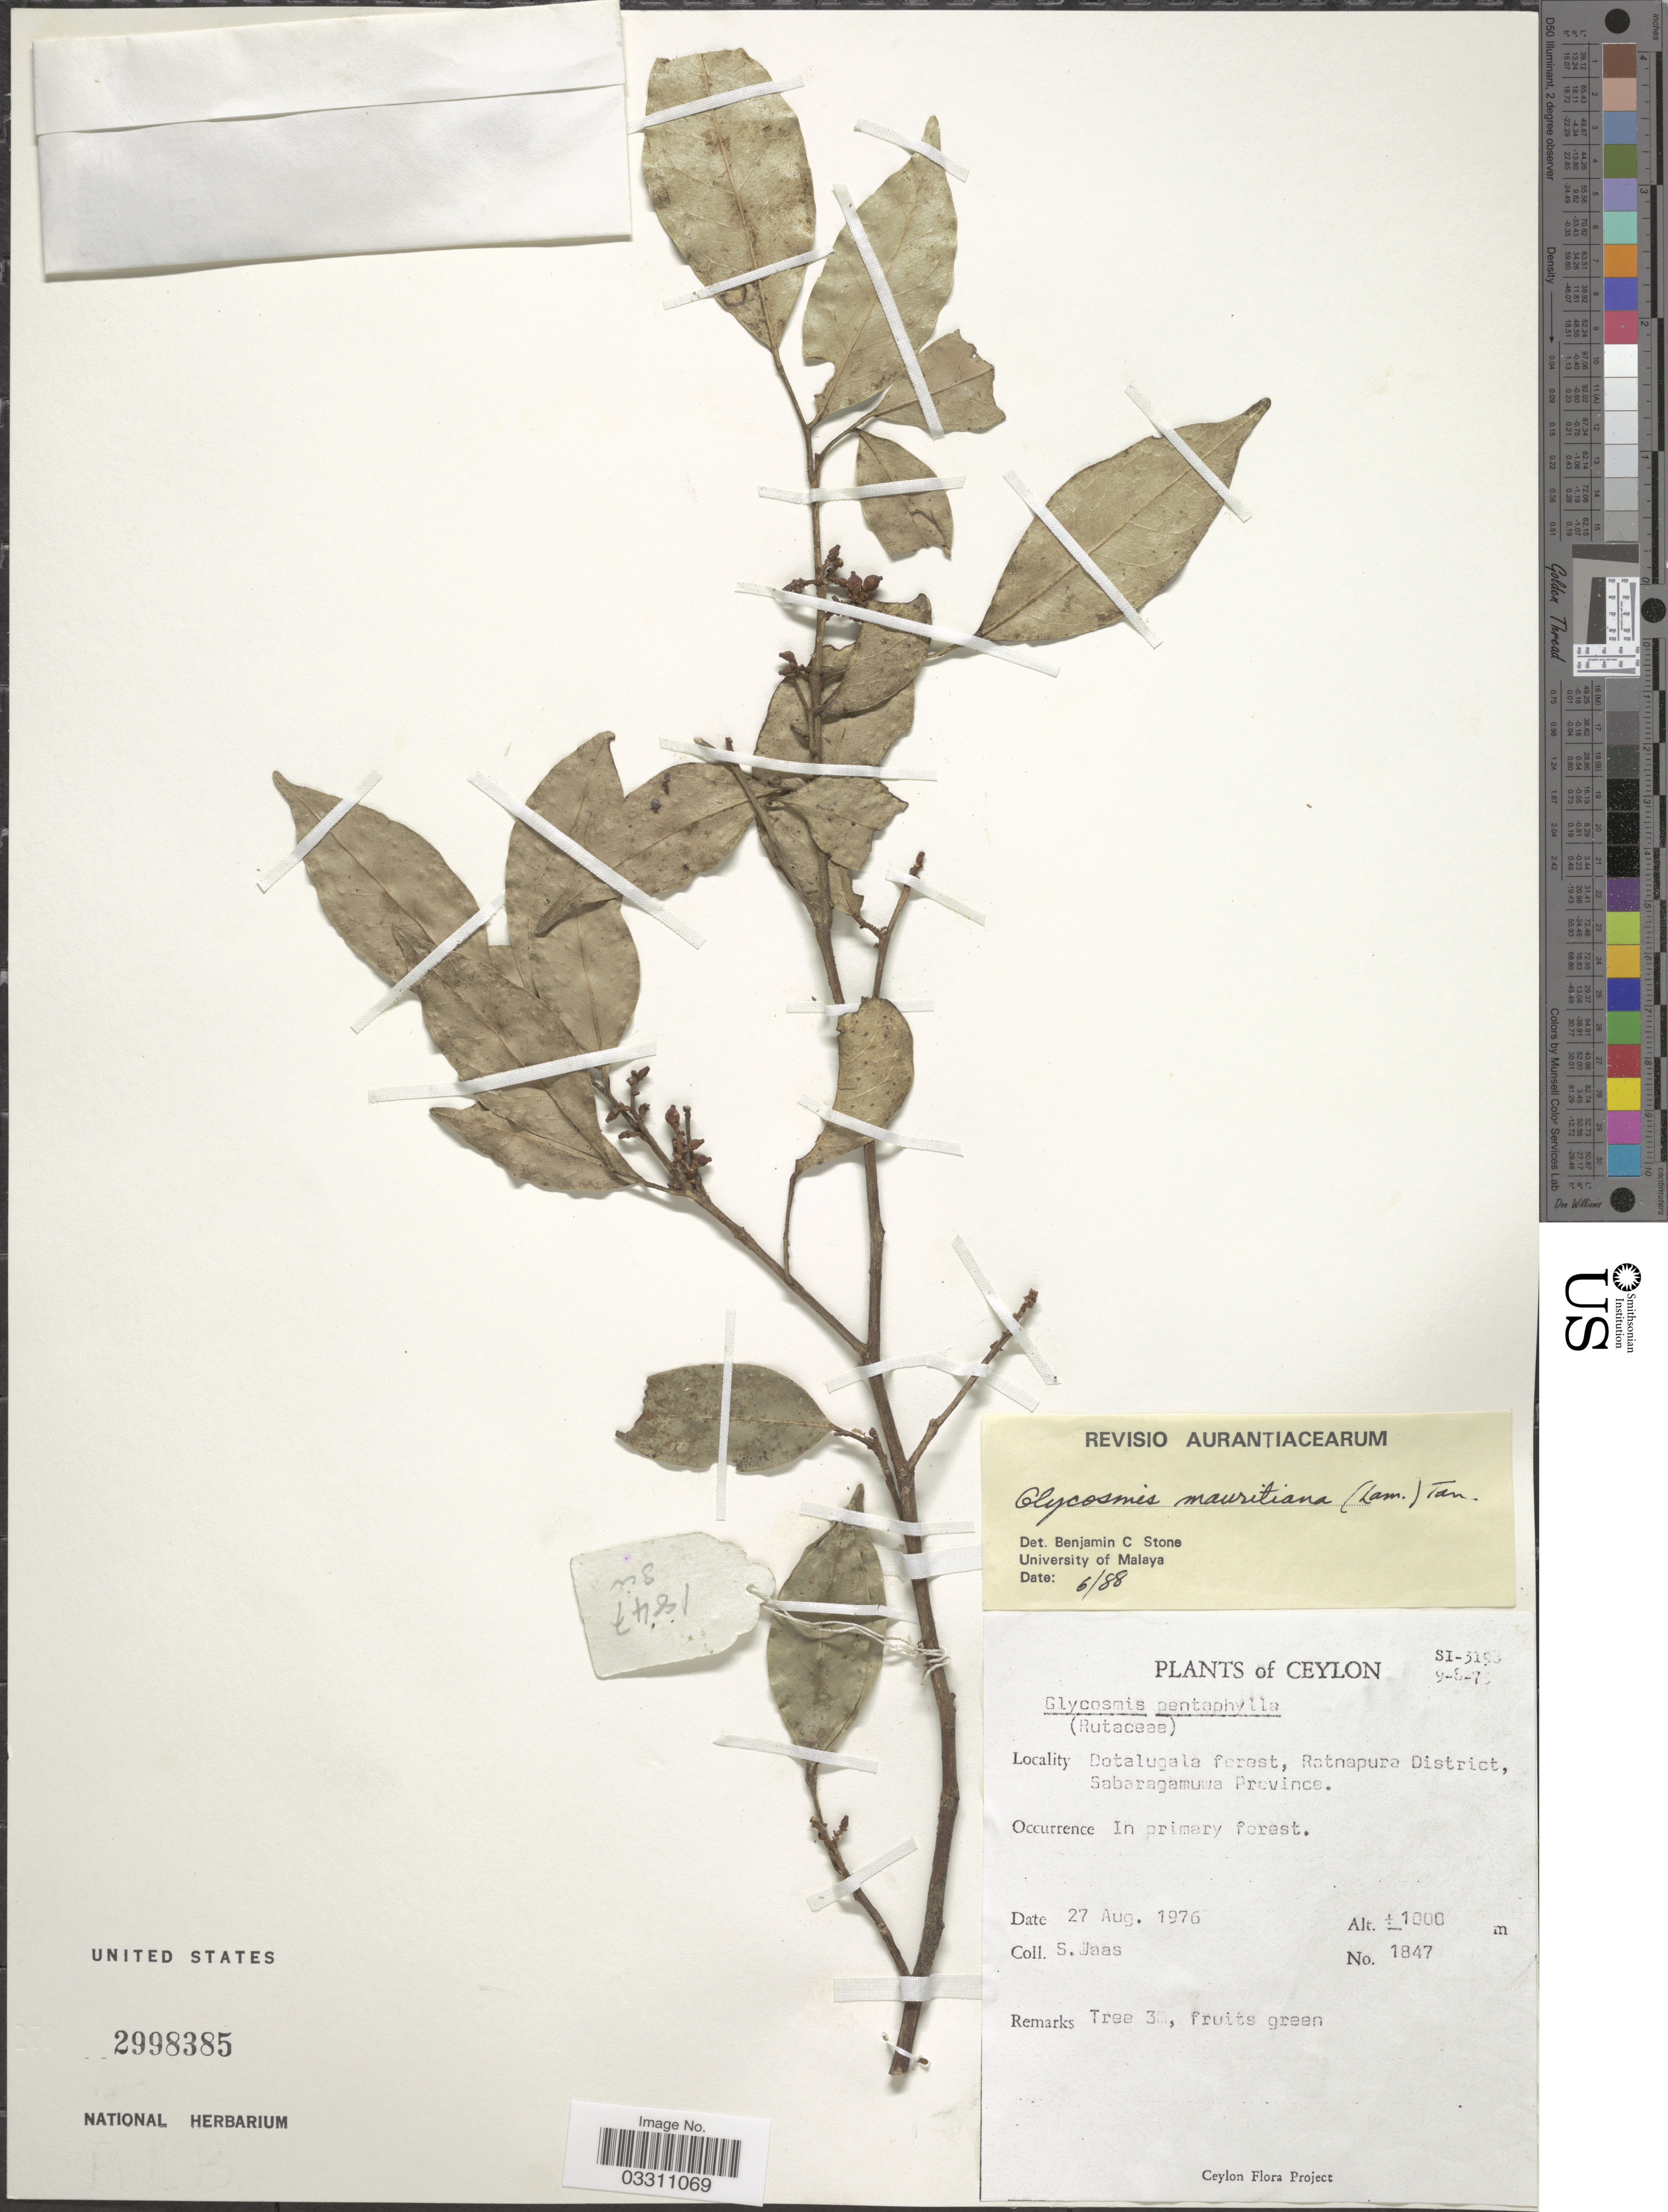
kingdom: Plantae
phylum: Tracheophyta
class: Magnoliopsida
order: Sapindales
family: Rutaceae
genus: Glycosmis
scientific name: Glycosmis mauritiana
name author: (Lamkey) Tanaka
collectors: S. Waas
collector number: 1847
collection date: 1976-08-27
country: Sri Lanka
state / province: Sabaragamuwa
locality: Ceylon, Dotalugala forest, Ratnapura District.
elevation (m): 1000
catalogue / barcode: US 2998385